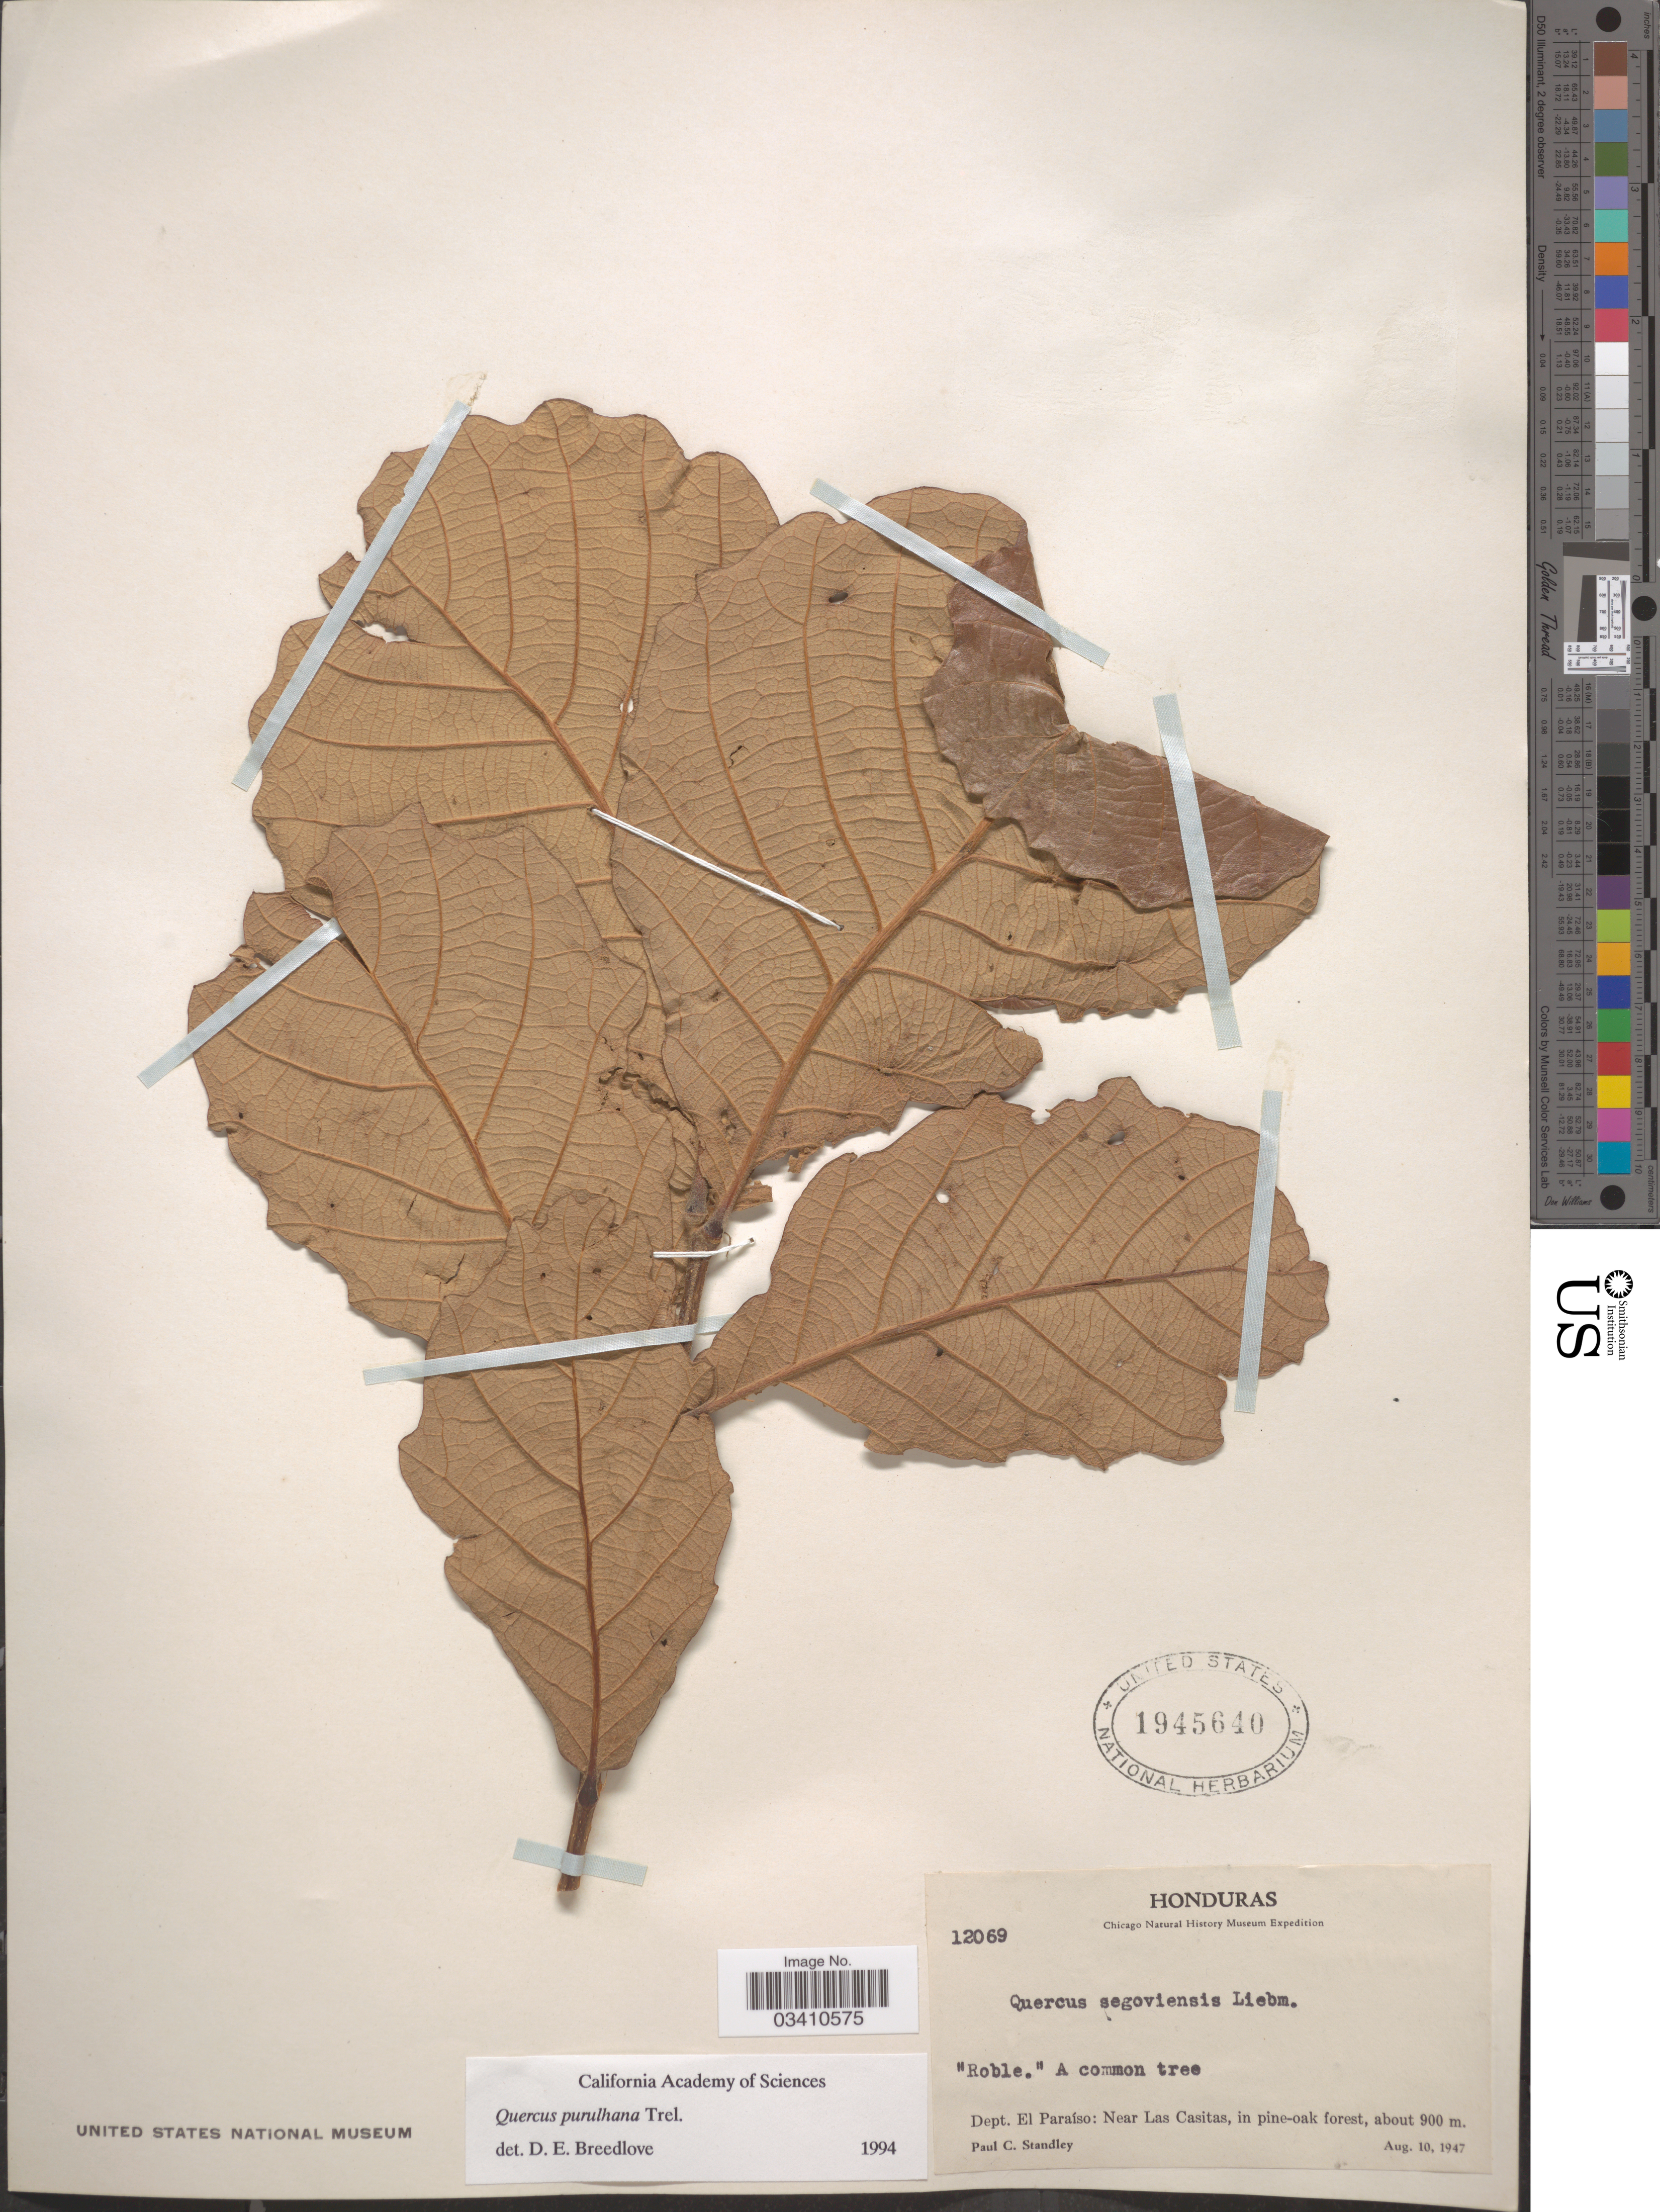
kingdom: Plantae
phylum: Tracheophyta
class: Magnoliopsida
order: Fagales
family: Fagaceae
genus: Quercus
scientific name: Quercus purulhana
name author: Trel.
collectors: P. C. Standley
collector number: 12069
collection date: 1947-08-10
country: Honduras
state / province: El Paraíso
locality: Dept. El Paraíso: Near Las Casitas.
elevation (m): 900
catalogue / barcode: US 1945640